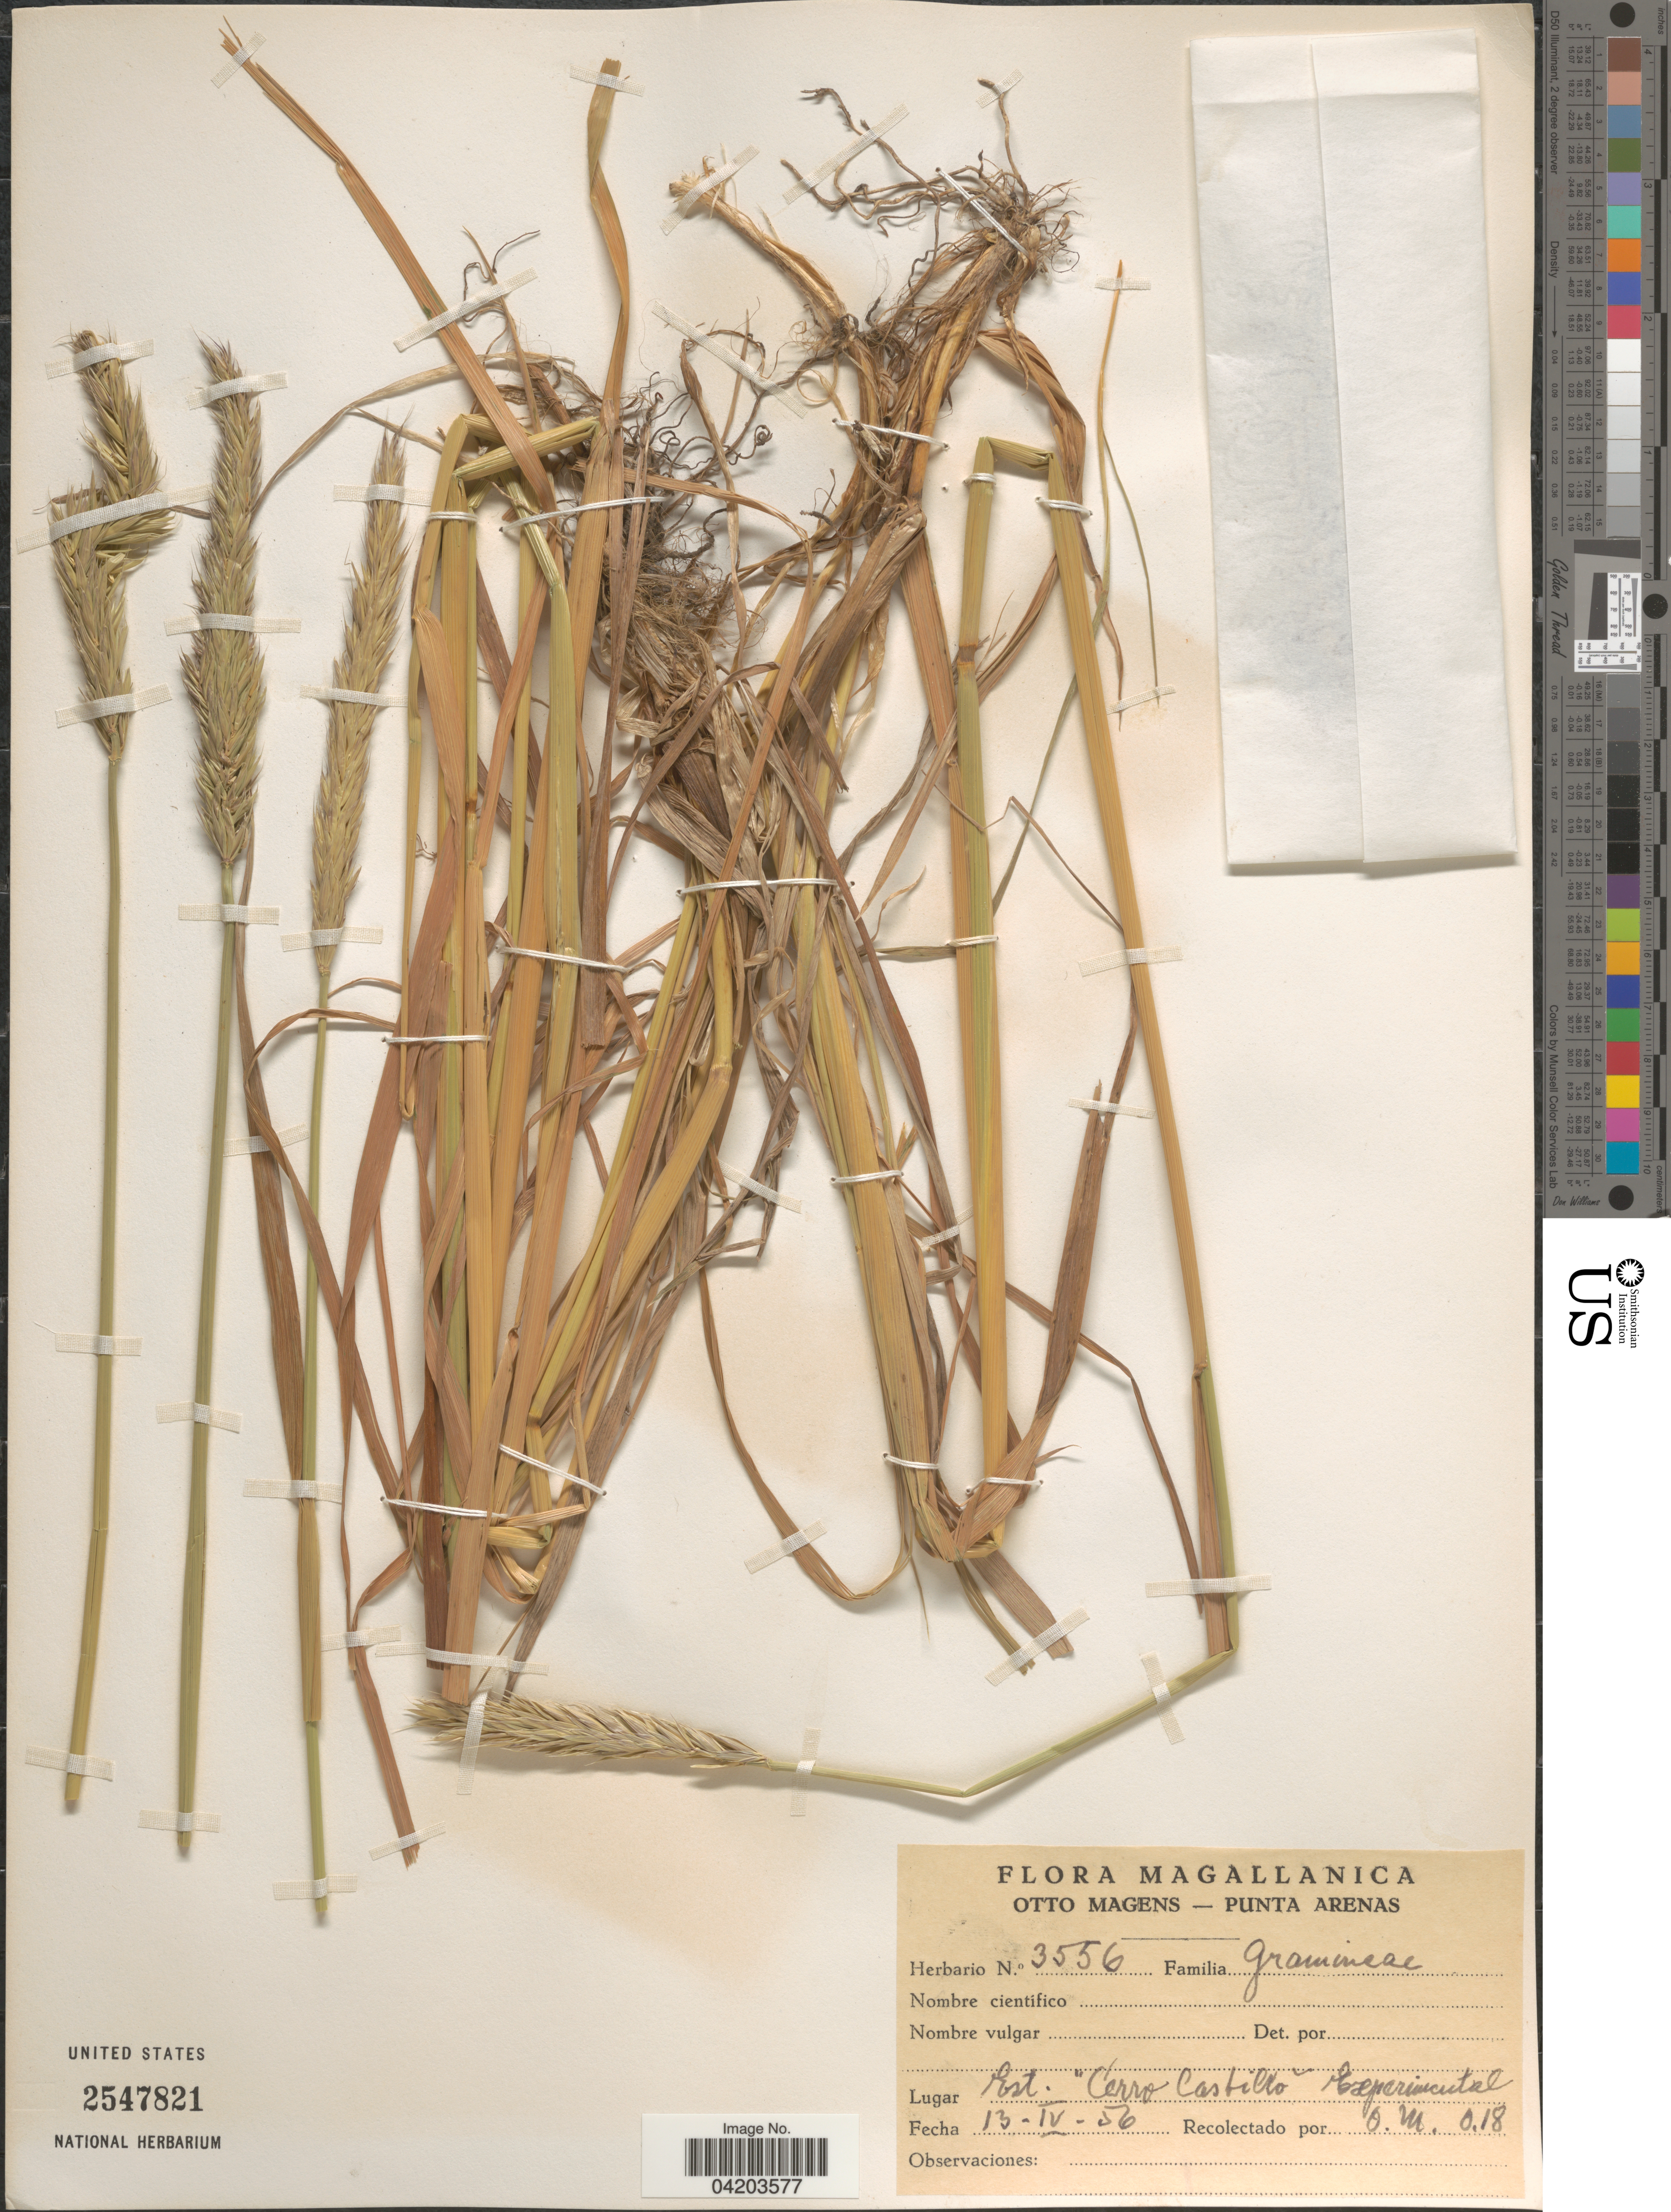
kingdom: Plantae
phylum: Tracheophyta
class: Liliopsida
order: Poales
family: Poaceae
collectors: O. Magens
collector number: O18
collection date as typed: Transcribed d/m/y: 13/4/56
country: Chile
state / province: Magallanes y de la Antártica Chilena (XII)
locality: Magallanica. Est. "Cerro Castillo" Experimental.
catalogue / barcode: US 2547821